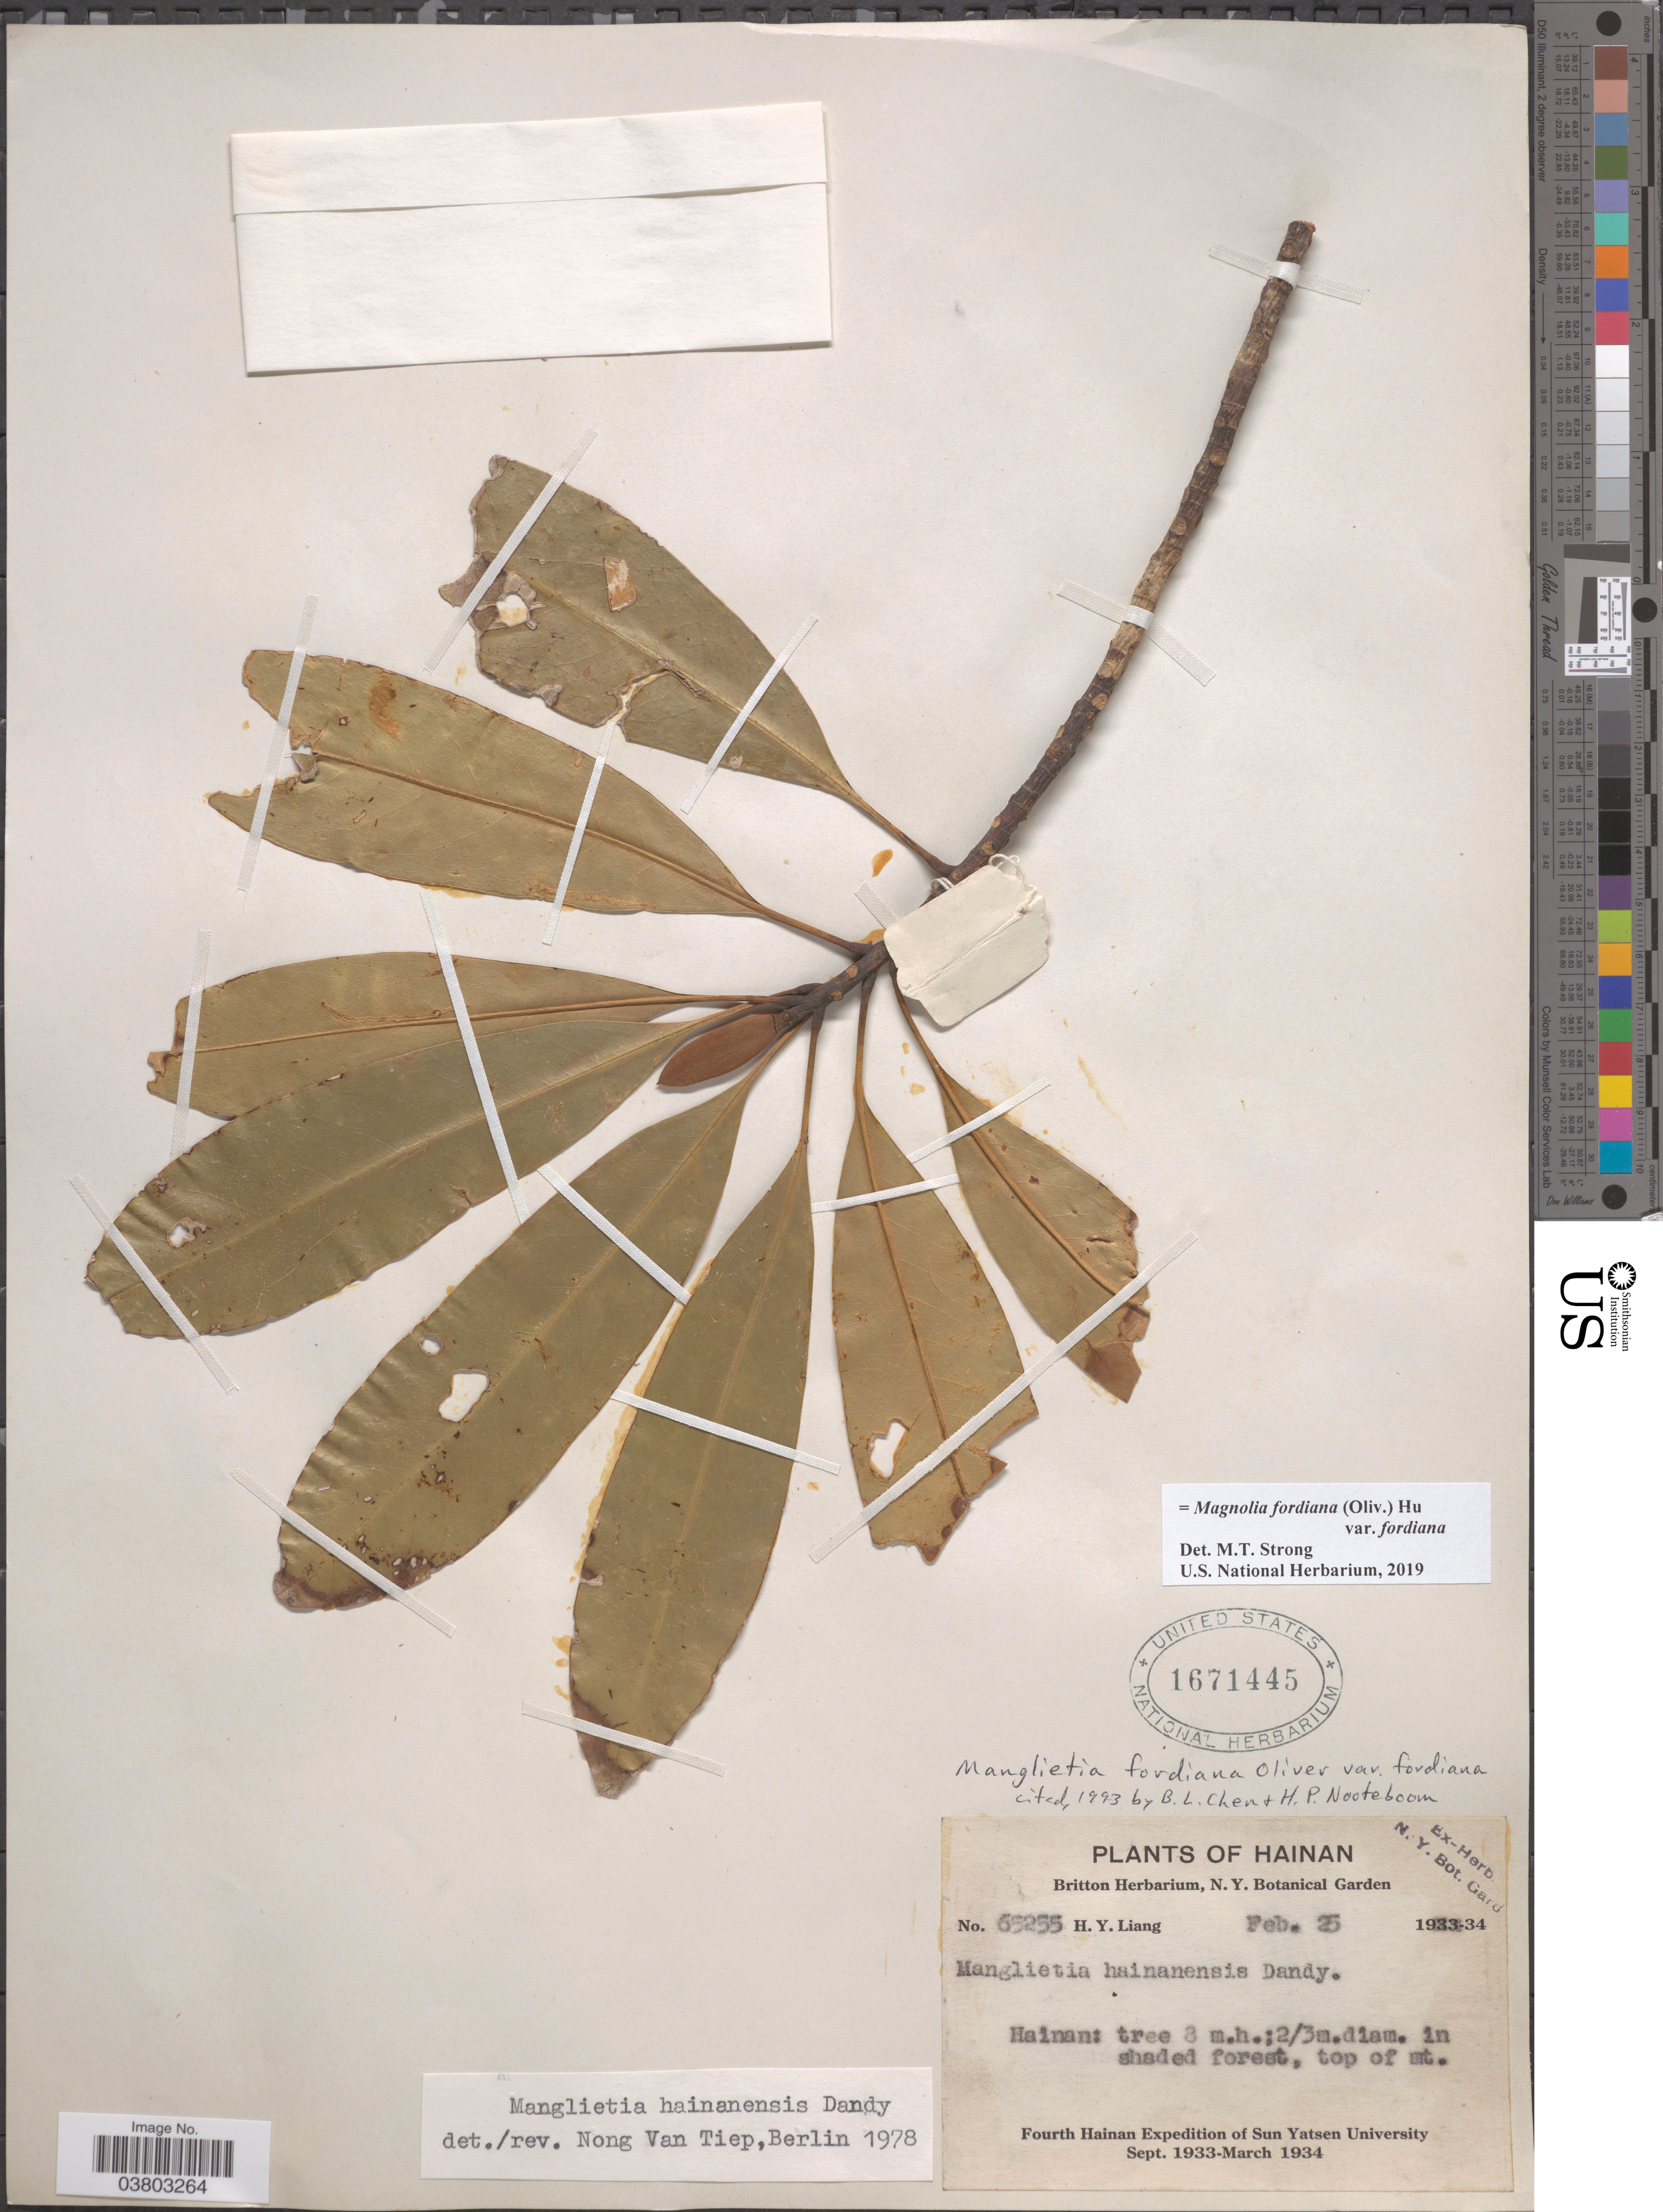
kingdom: Plantae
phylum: Tracheophyta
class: Magnoliopsida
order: Magnoliales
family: Magnoliaceae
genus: Magnolia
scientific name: Magnolia fordiana var. fordiana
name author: (Oliv.) Hu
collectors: H. Y. Liang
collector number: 65255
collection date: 1934-02-25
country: China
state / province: Hainan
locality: Hainan: top of mt.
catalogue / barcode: US 1671445